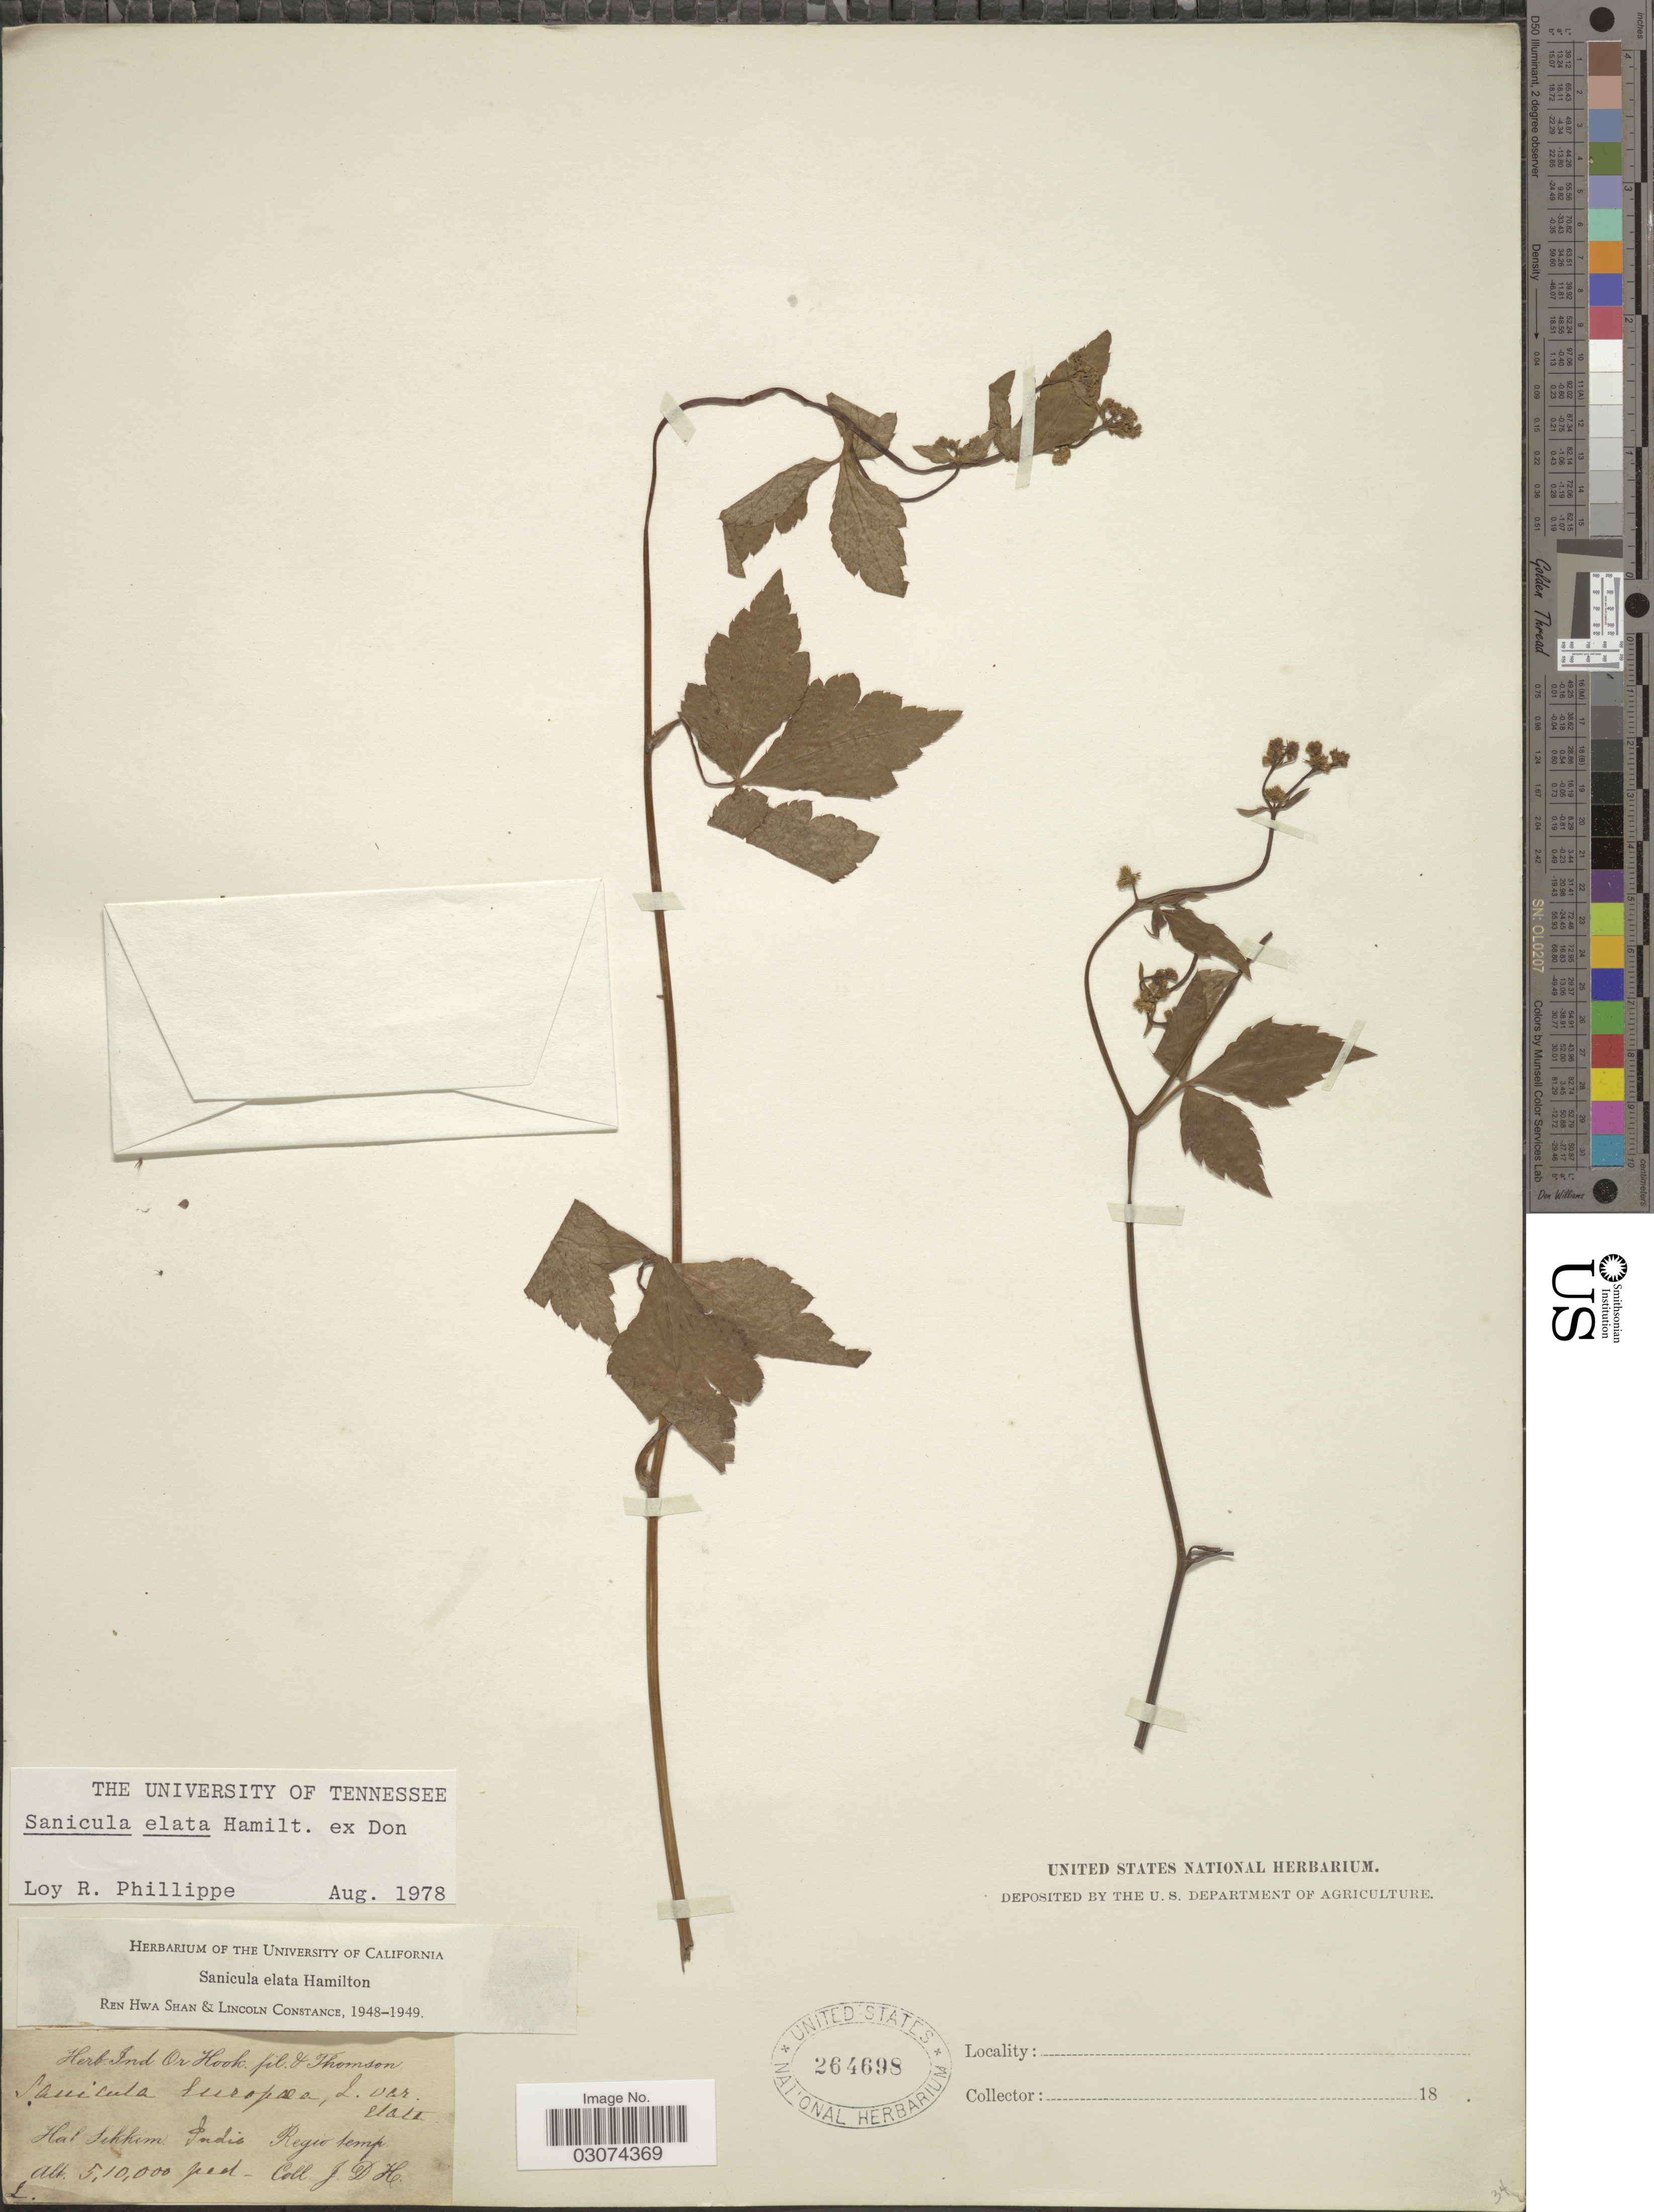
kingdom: Plantae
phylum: Tracheophyta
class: Magnoliopsida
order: Apiales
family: Apiaceae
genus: Sanicula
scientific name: Sanicula elata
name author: Buch.-Ham. ex D. Don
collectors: J. D. Hooker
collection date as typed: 18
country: India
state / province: Sikkim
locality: Regio. temp.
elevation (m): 1524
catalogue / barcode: US 264698